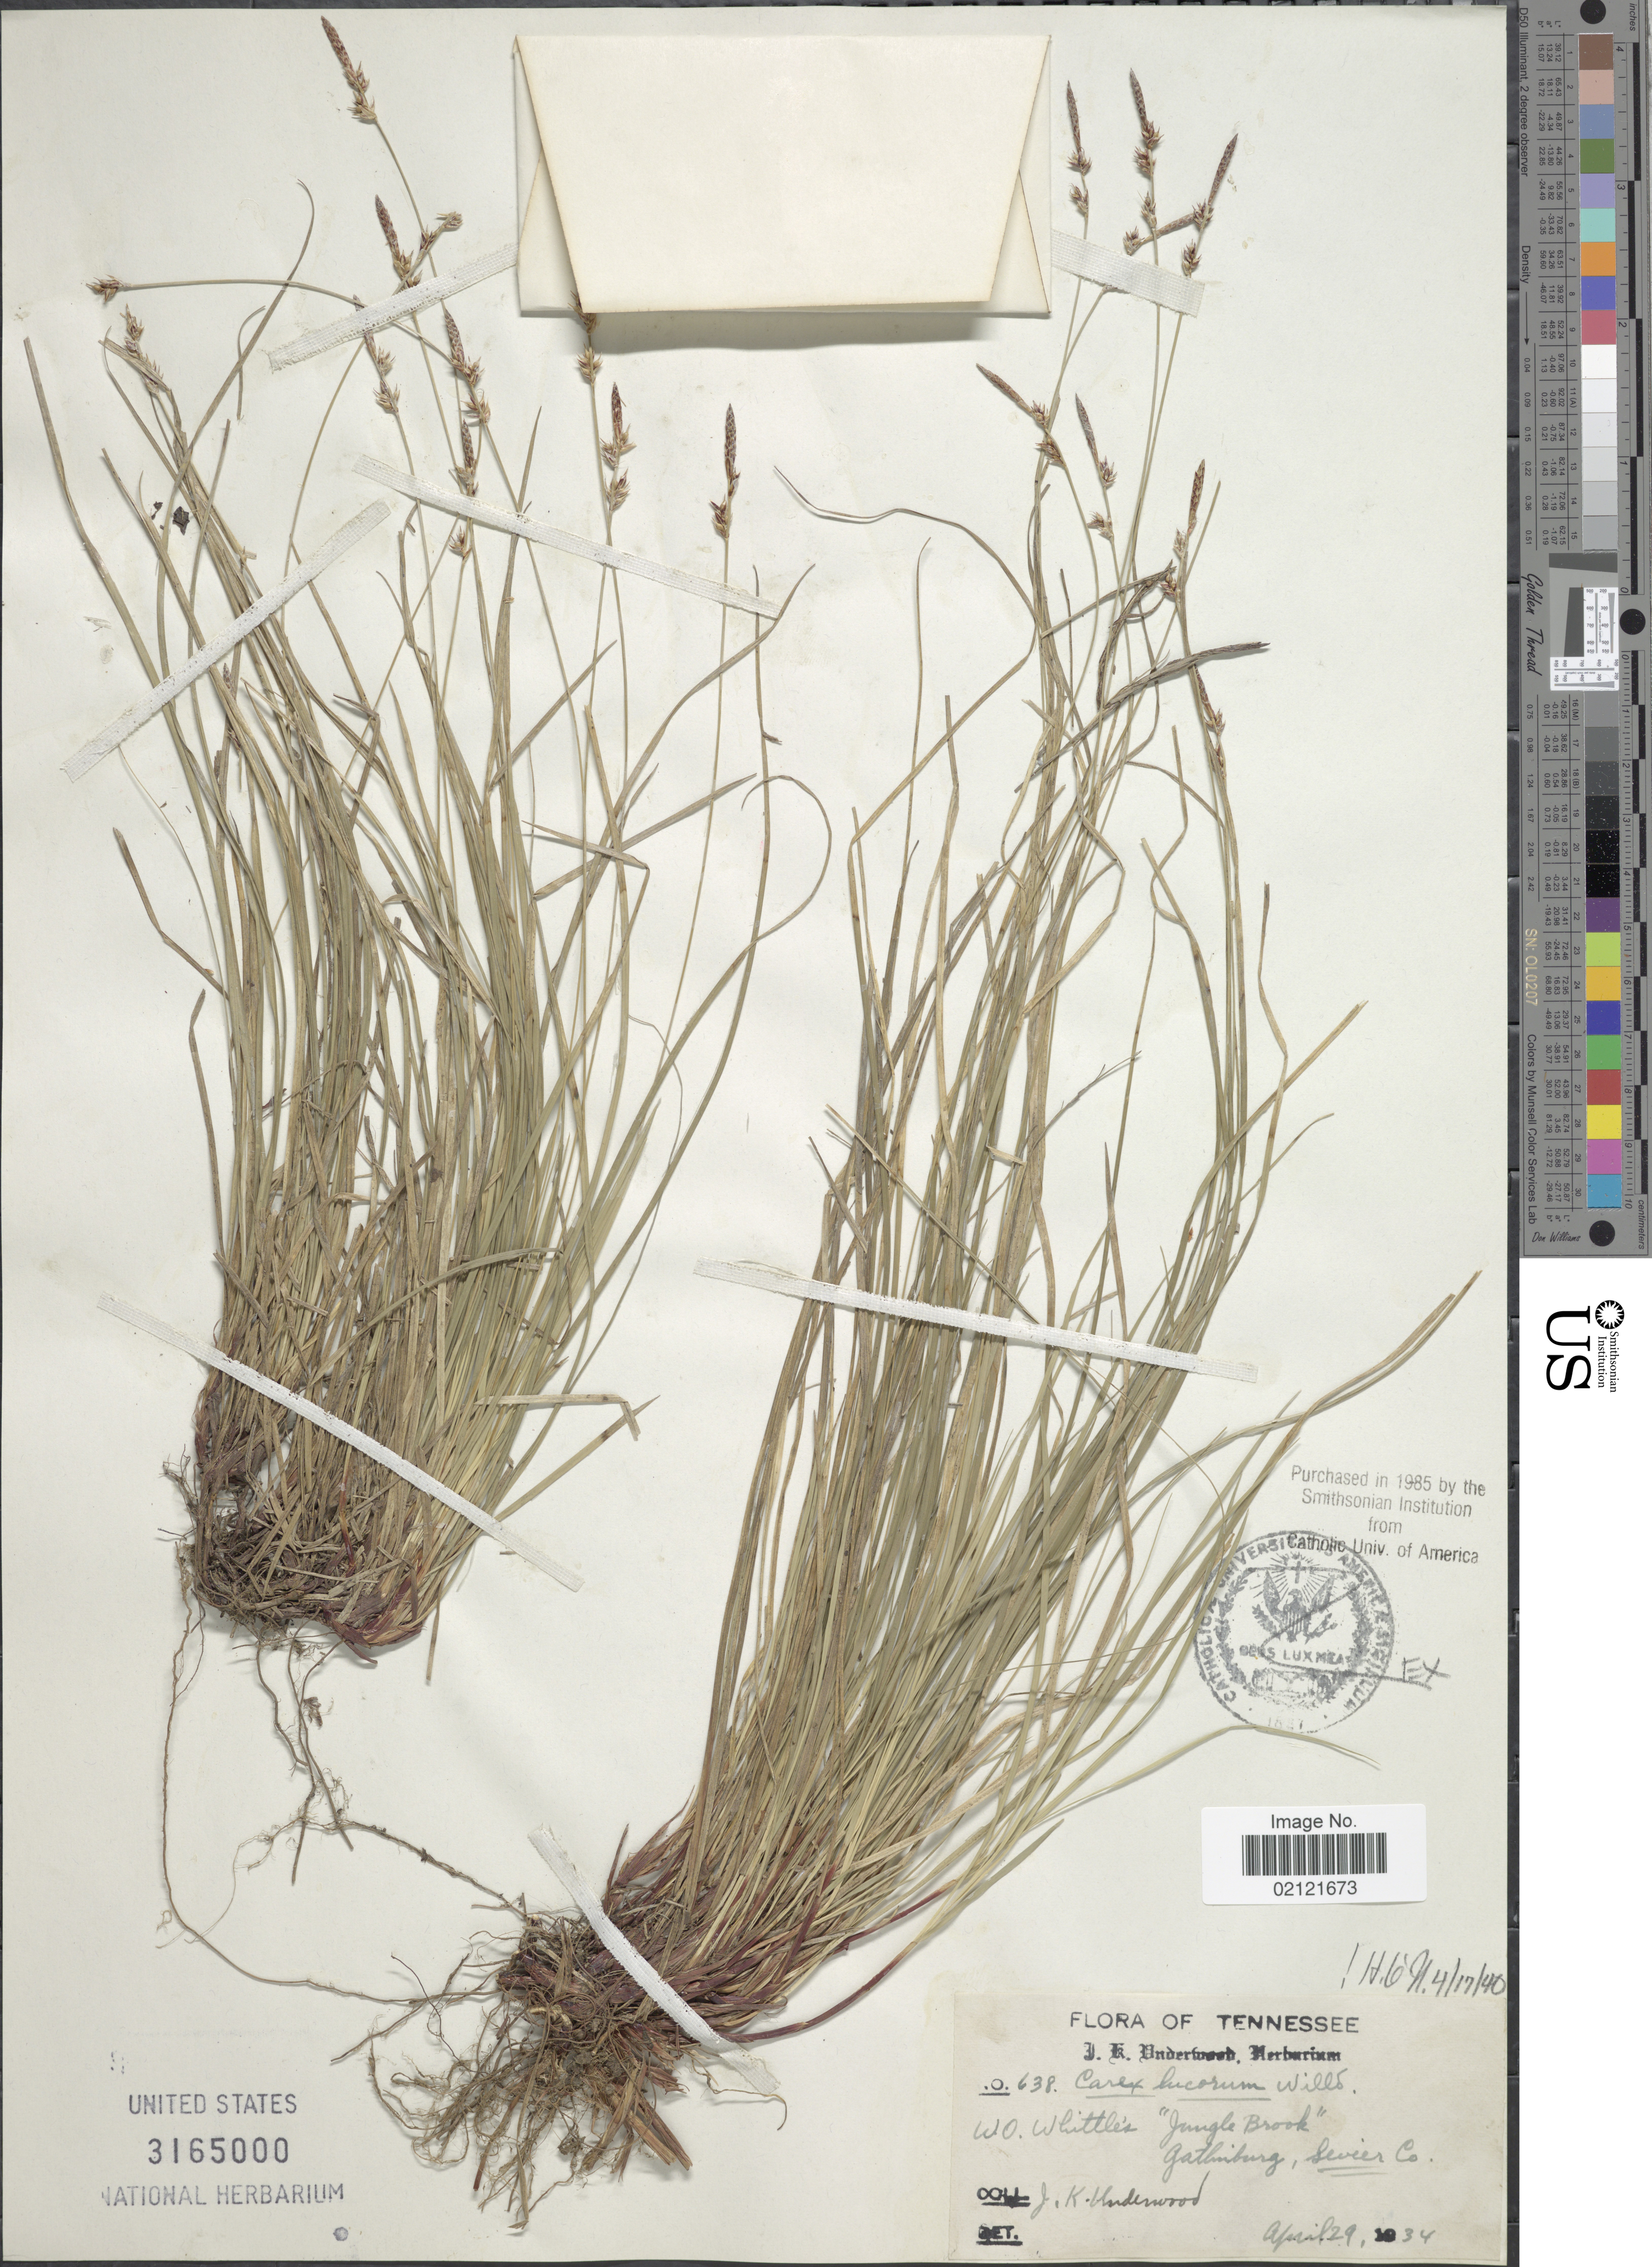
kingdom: Plantae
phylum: Tracheophyta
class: Liliopsida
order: Poales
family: Cyperaceae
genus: Carex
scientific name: Carex lucorum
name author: Willd.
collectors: J. K. Underwood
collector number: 638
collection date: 1934-04-29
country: United States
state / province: Tennessee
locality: W. O. Whittle's "Jungle Brook", Gatlinburg, Sevier Co.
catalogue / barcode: US 3165000